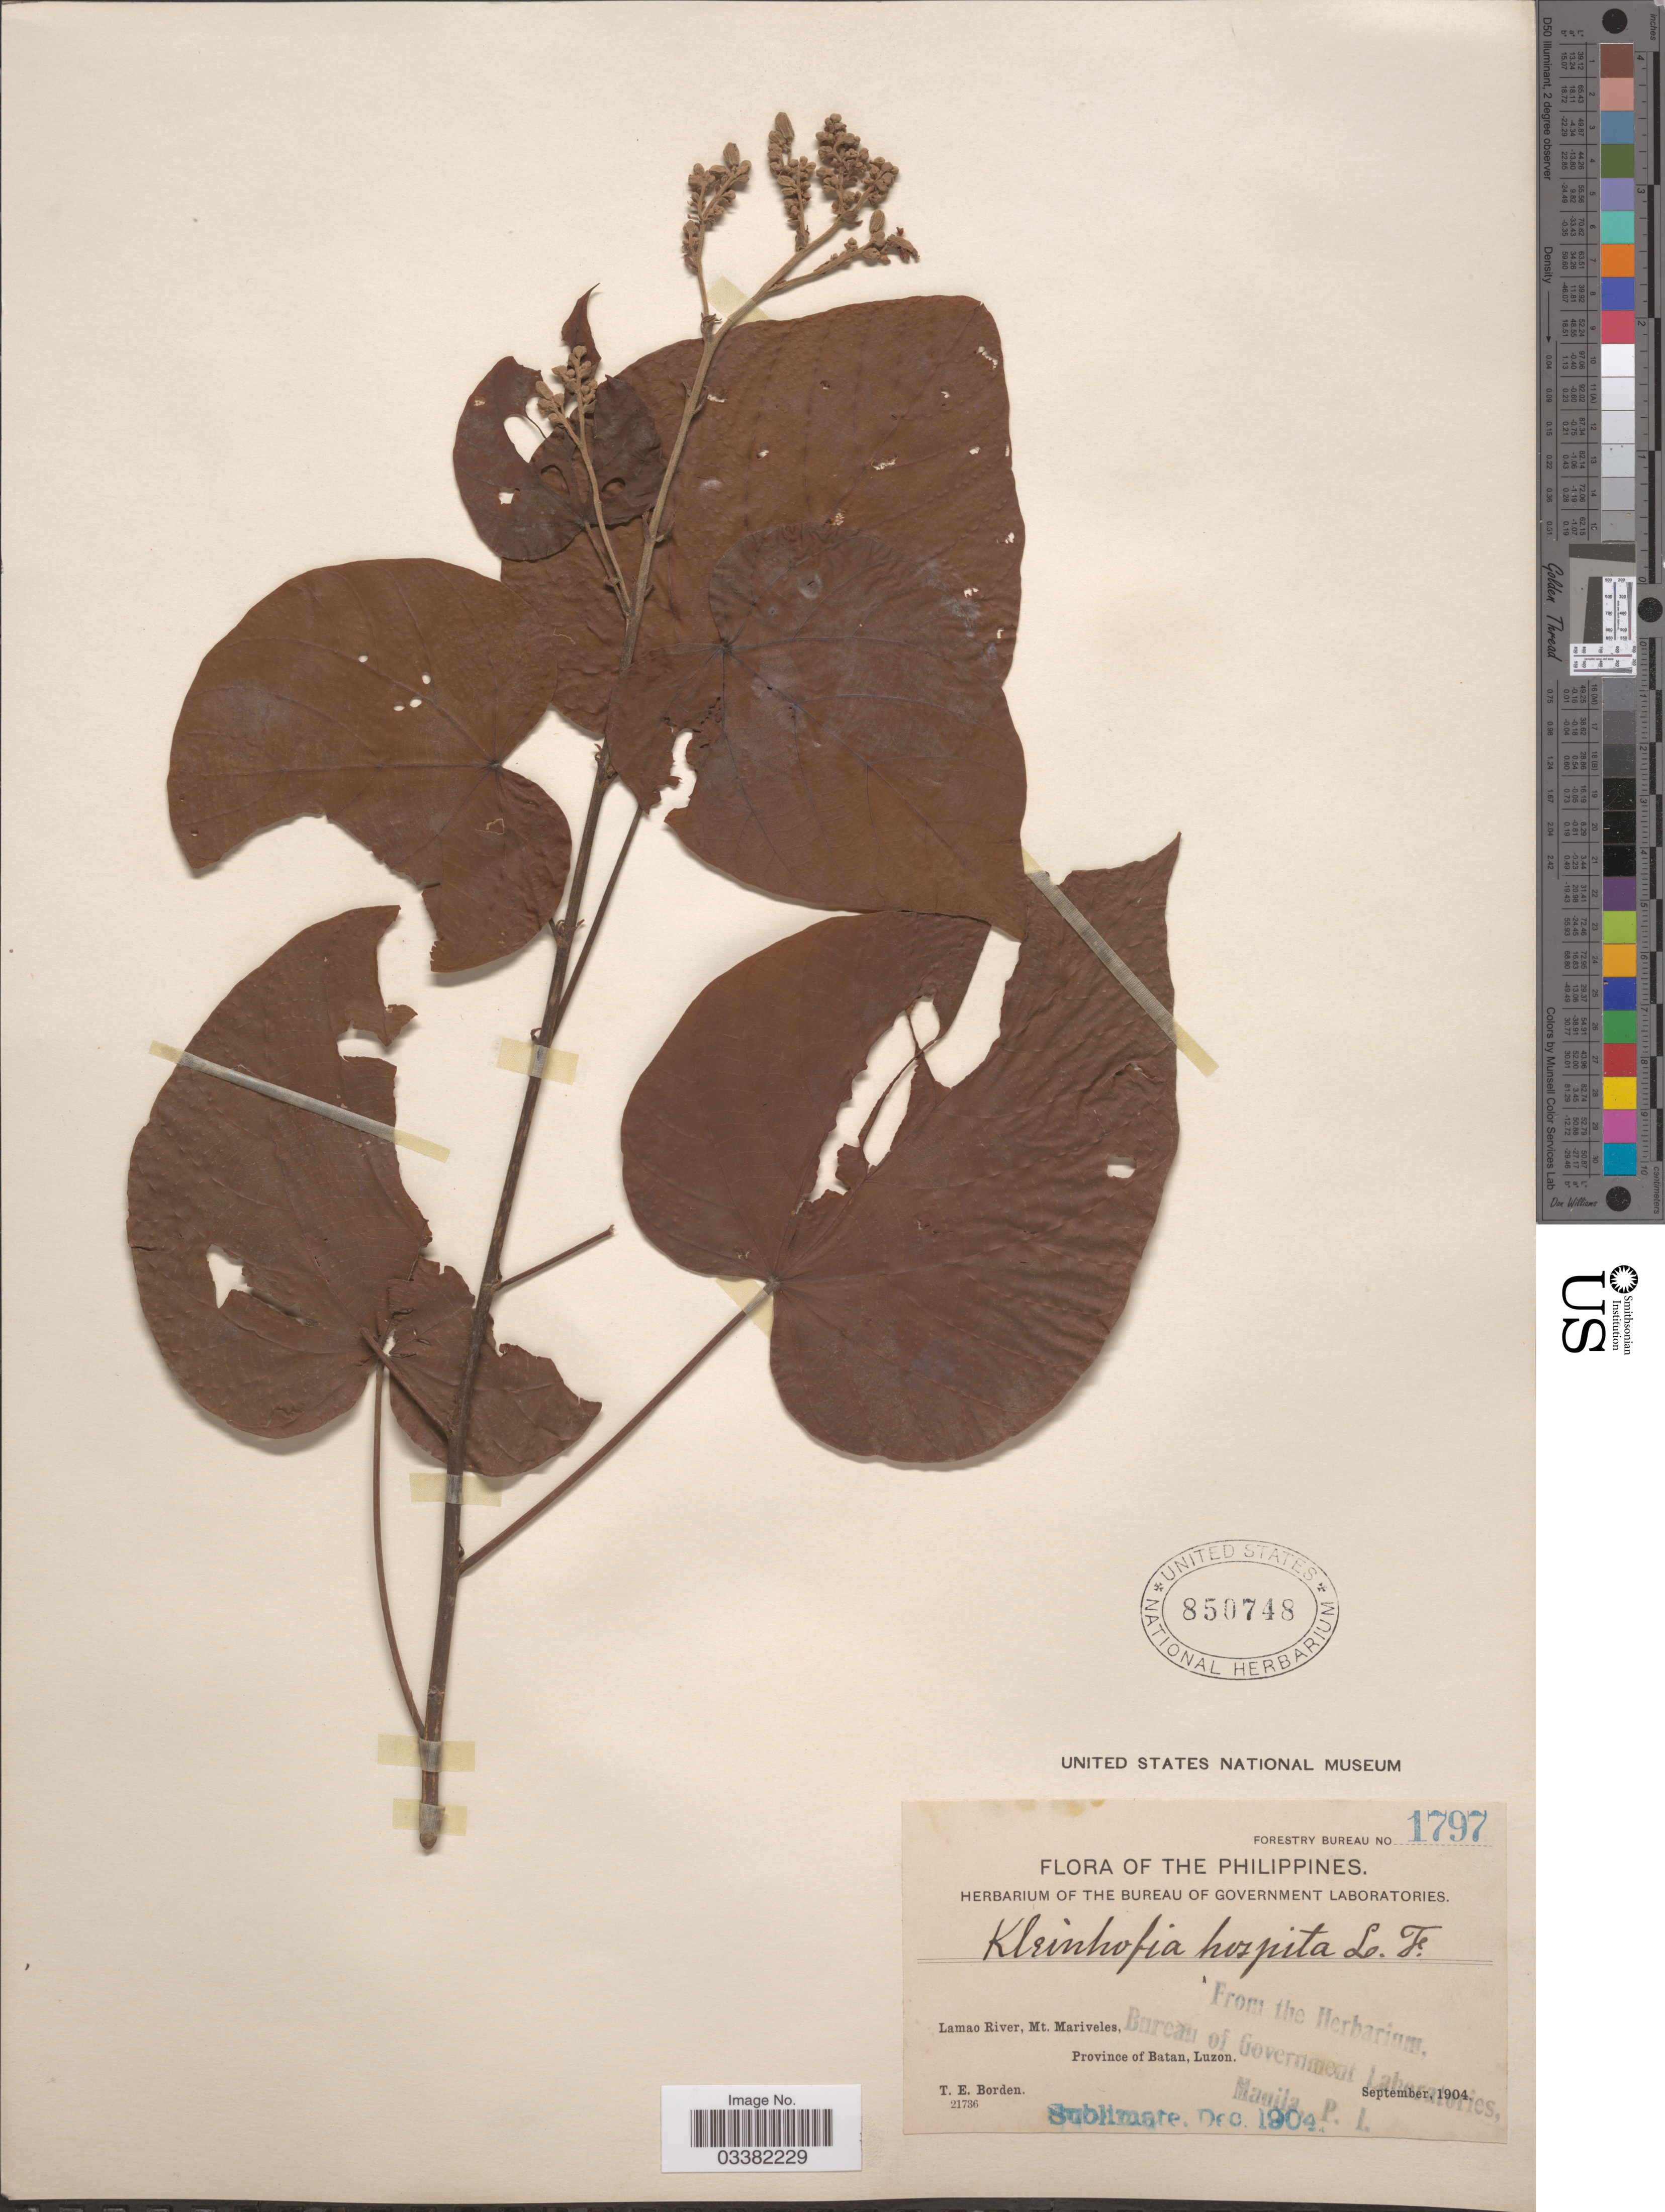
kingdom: Plantae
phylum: Tracheophyta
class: Magnoliopsida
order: Malvales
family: Malvaceae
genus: Kleinhovia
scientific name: Kleinhovia hospita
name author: L.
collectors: T. E. Borden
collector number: Forestry Bureau 1797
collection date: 1904-09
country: Philippines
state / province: Cagayan Valley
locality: Lamao River, Mt. Mariveles, Province of Batan, Luzon.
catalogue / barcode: US 850748